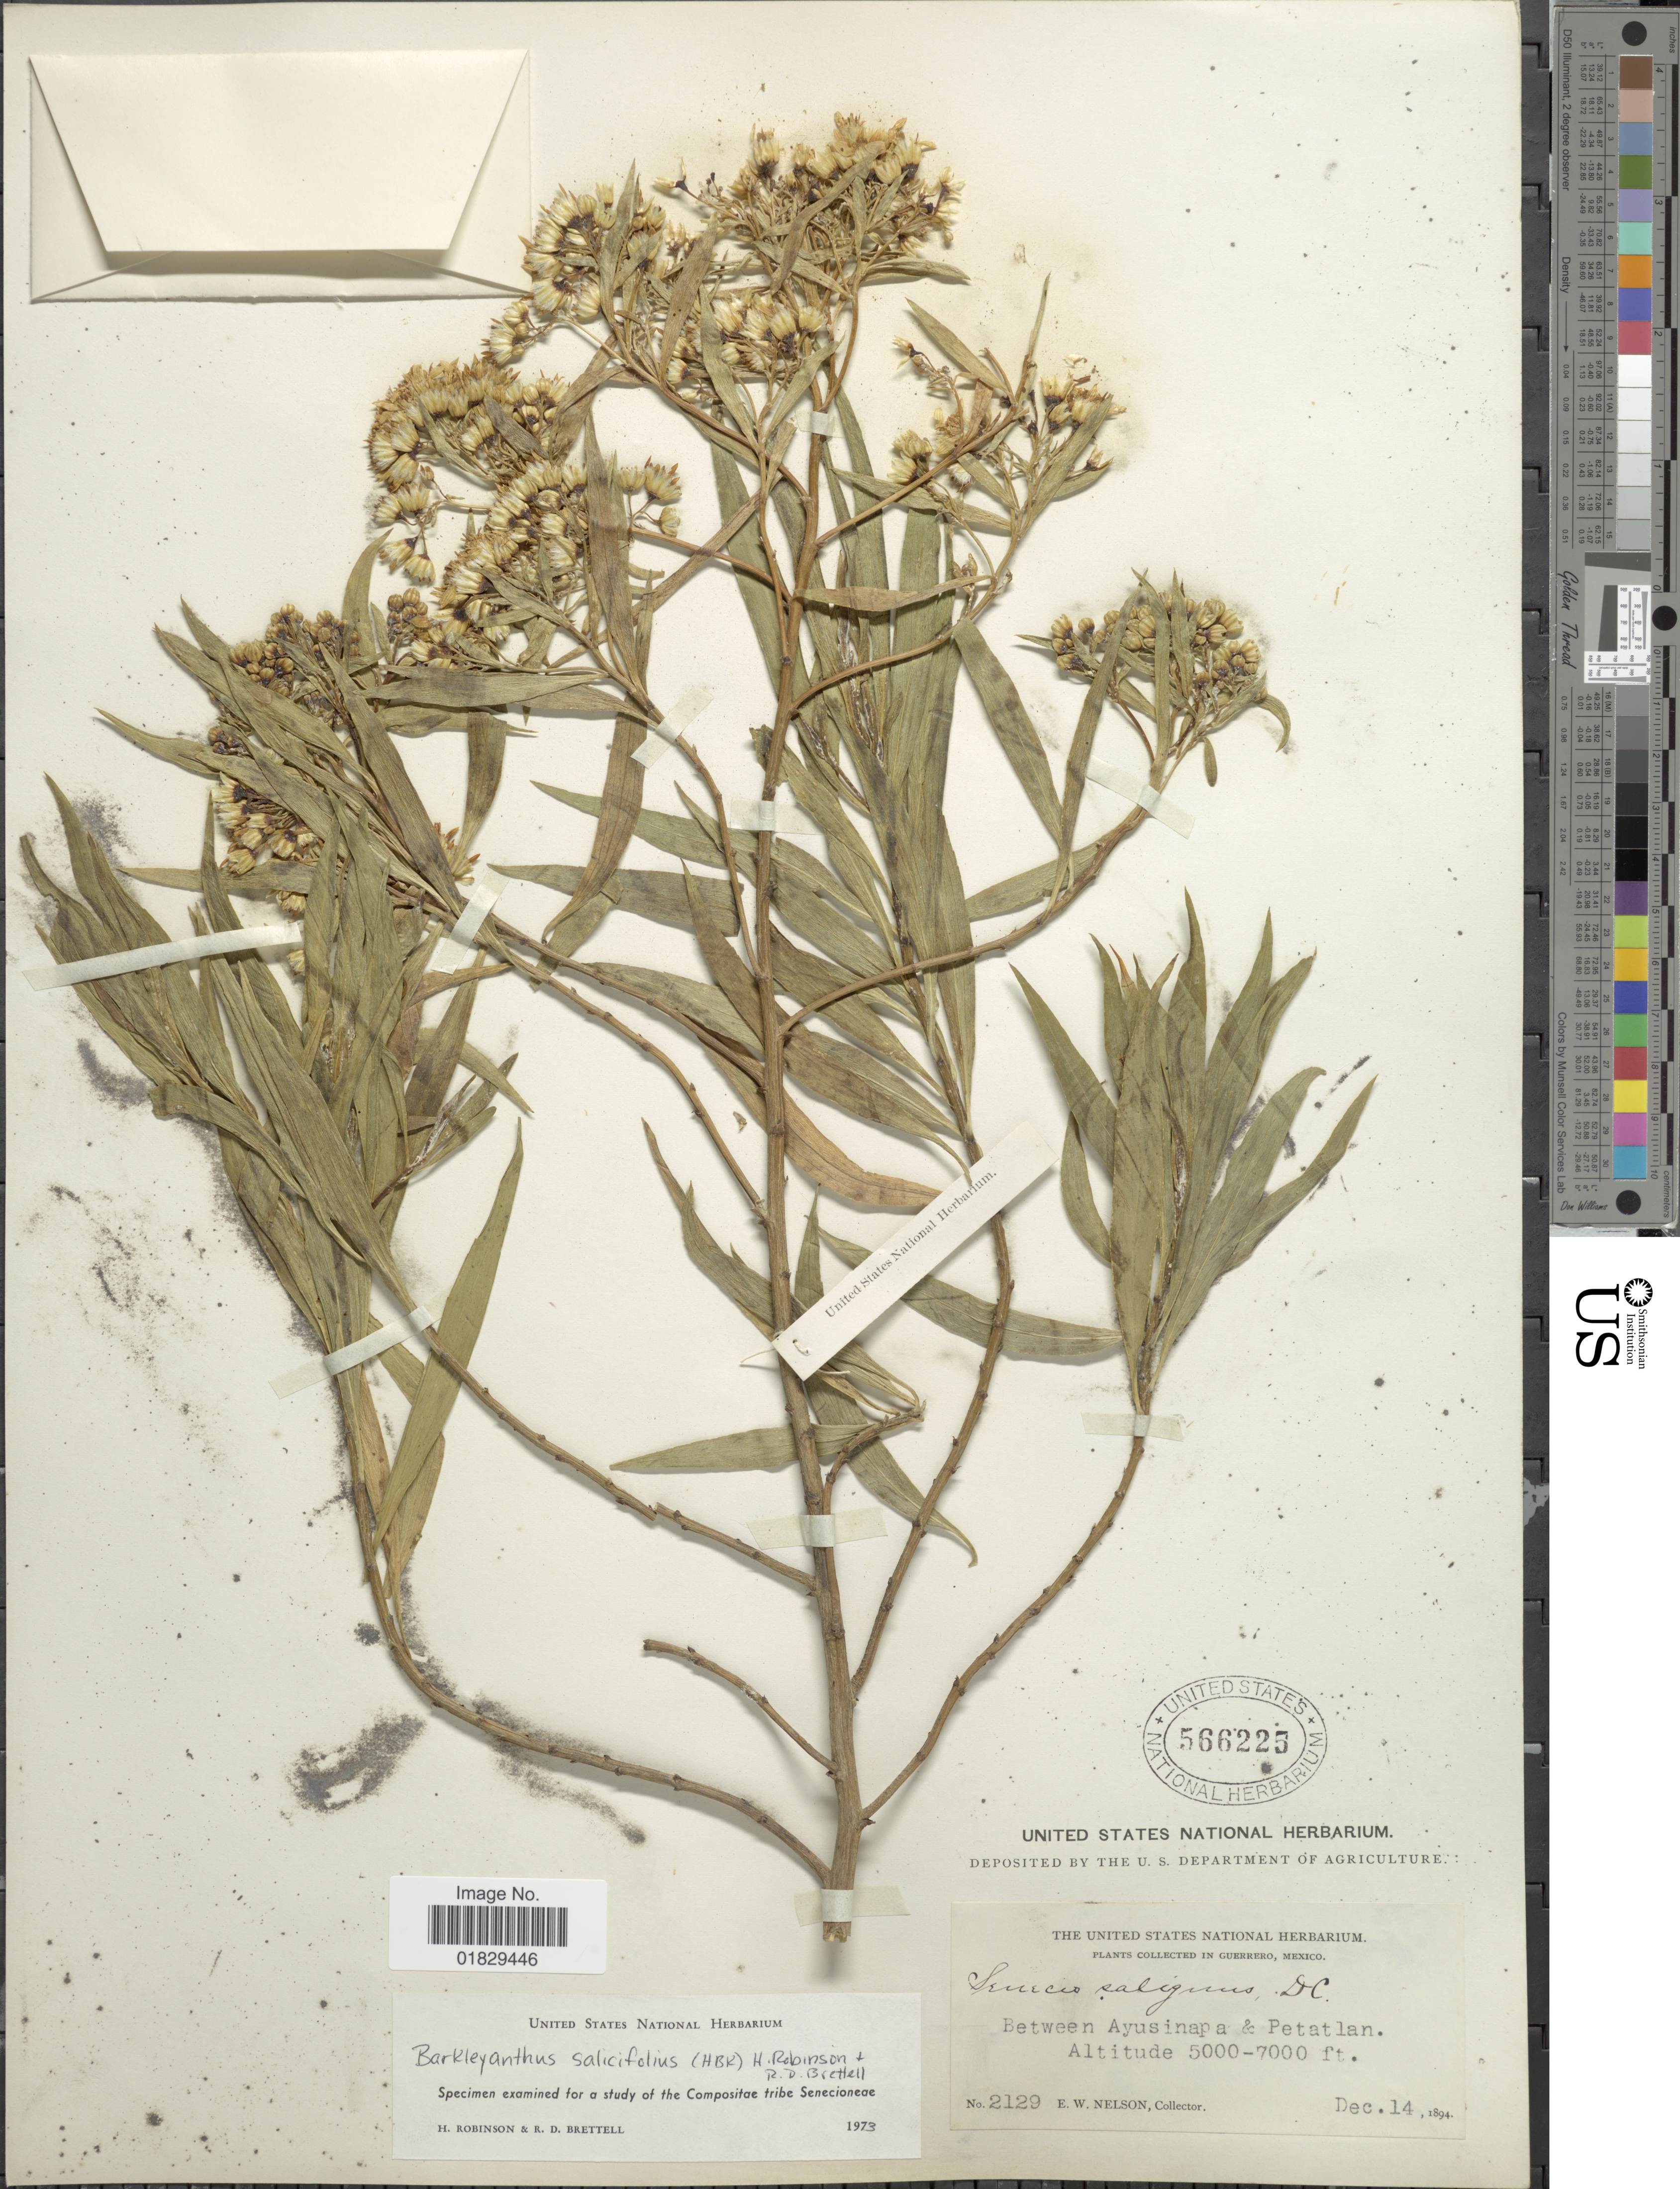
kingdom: Plantae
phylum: Tracheophyta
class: Magnoliopsida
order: Asterales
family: Asteraceae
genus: Barkleyanthus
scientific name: Barkleyanthus salicifolius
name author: (Kunth) H. Rob. & Brettell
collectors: E. W. Nelson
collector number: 2129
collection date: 1894-12-14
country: Mexico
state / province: Guerrero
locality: Between Ayusinapa & Petatlan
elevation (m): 1524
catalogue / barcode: US 566225